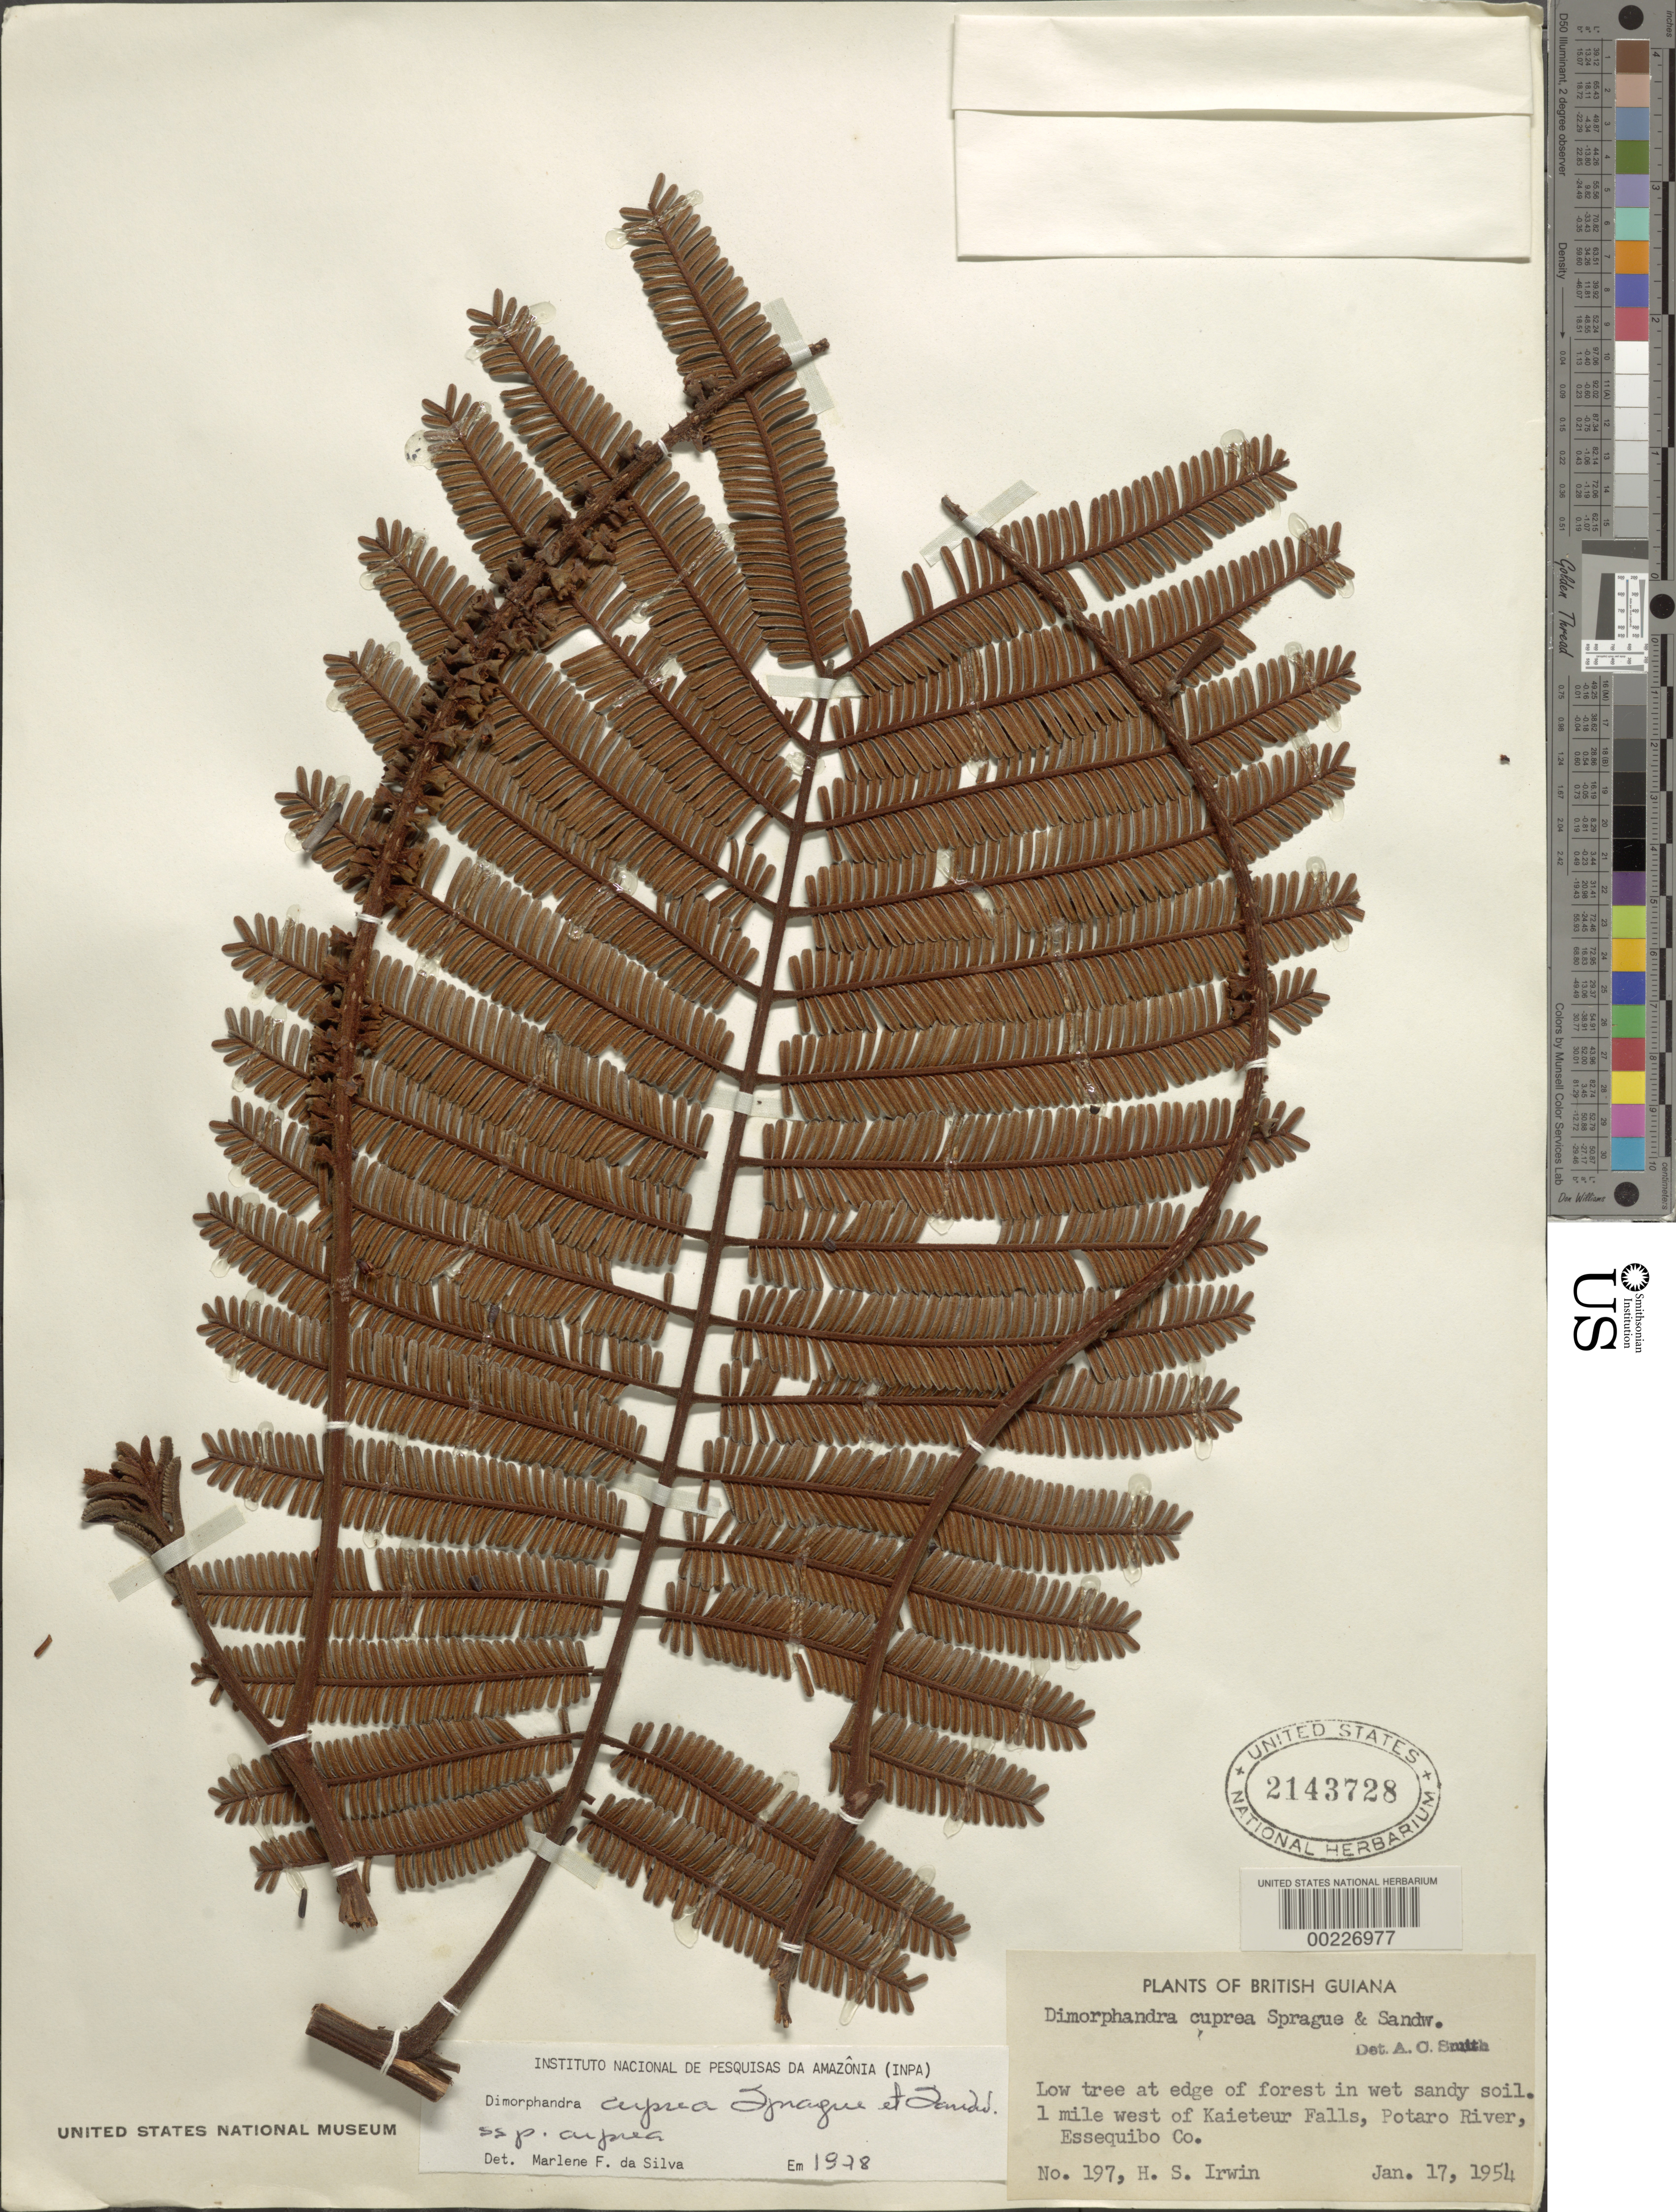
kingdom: Plantae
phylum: Tracheophyta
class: Magnoliopsida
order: Fabales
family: Fabaceae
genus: Dimorphandra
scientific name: Dimorphandra cuprea subsp. cuprea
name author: Sprague & Sandwith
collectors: H. Irwin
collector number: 197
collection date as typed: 17 Jan 1954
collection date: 1954-01-17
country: Guyana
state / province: Potaro-Siparuni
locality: Essequibo dist. (?), 1 mi w of kaieteur falls, potaro river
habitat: Edge of forest in wet sandy soil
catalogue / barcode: US 2143728